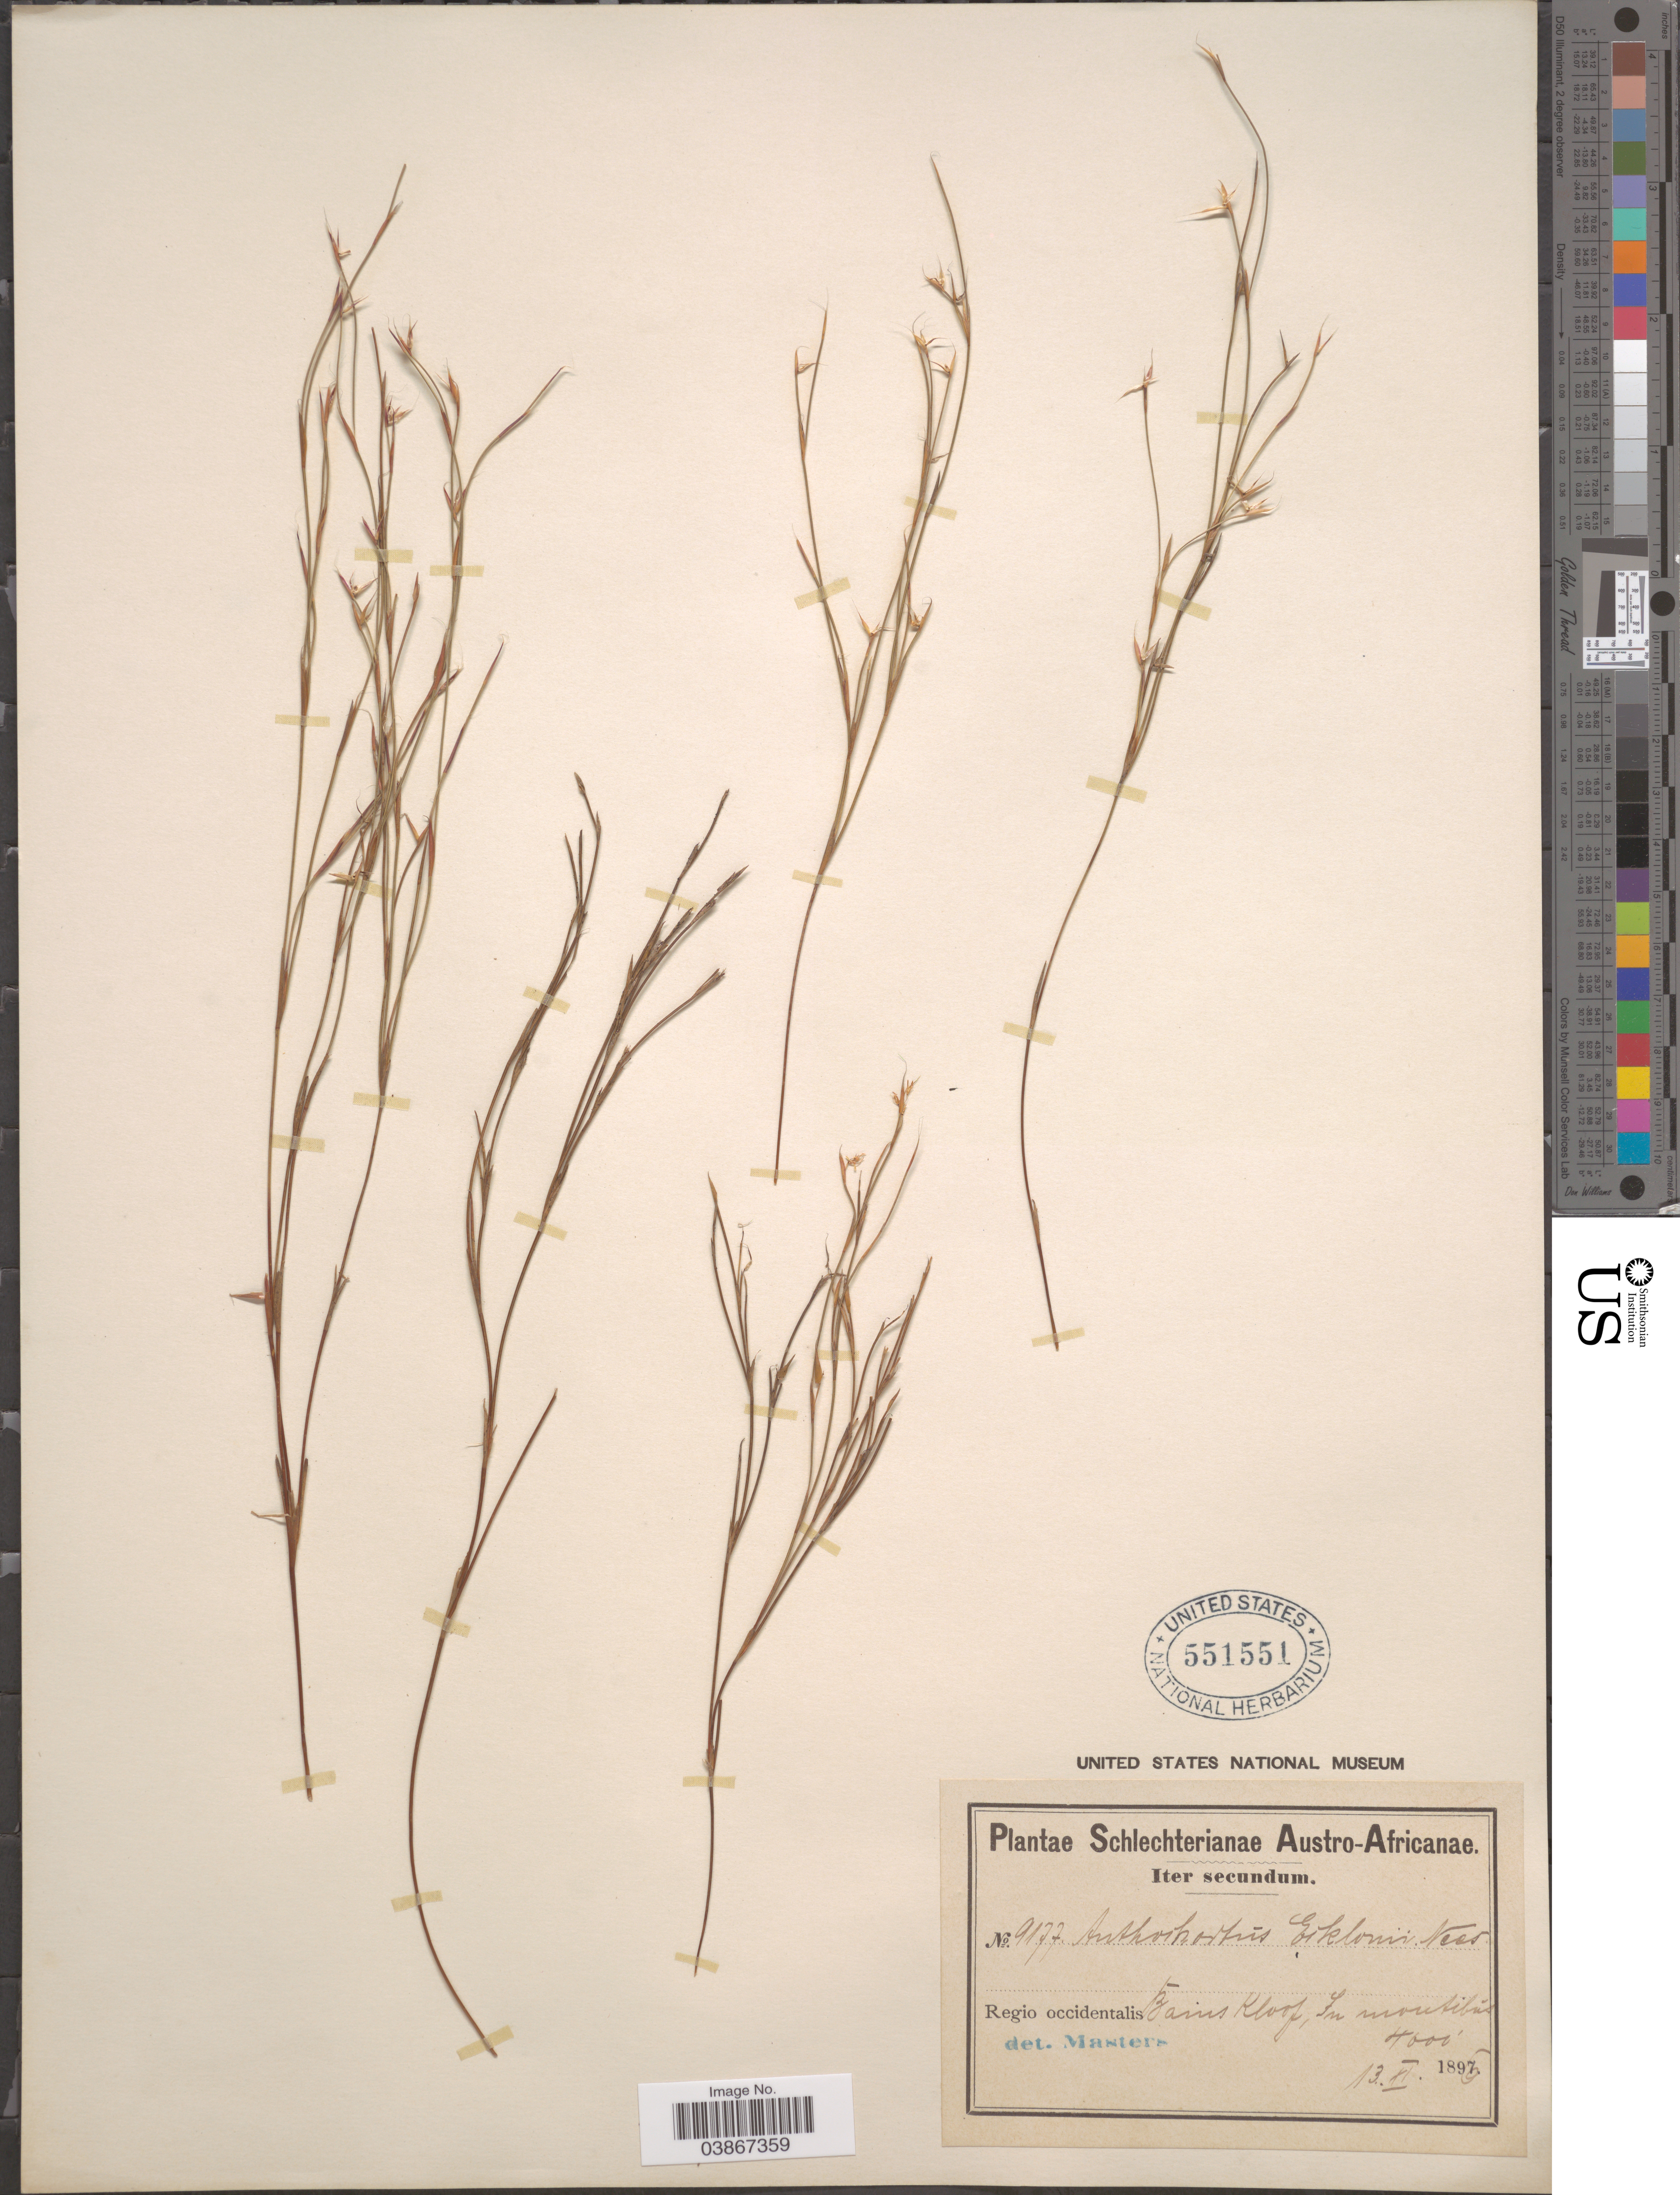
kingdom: Plantae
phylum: Tracheophyta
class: Liliopsida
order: Poales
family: Restionaceae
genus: Anthochortus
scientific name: Anthochortus ecklonii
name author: Nees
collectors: Schlechter, --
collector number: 9177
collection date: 1896-11-13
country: South Africa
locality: Austro-Africanae. Regio occidentalis. Bains Kloof, in montibus.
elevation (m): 1219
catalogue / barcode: US 551551